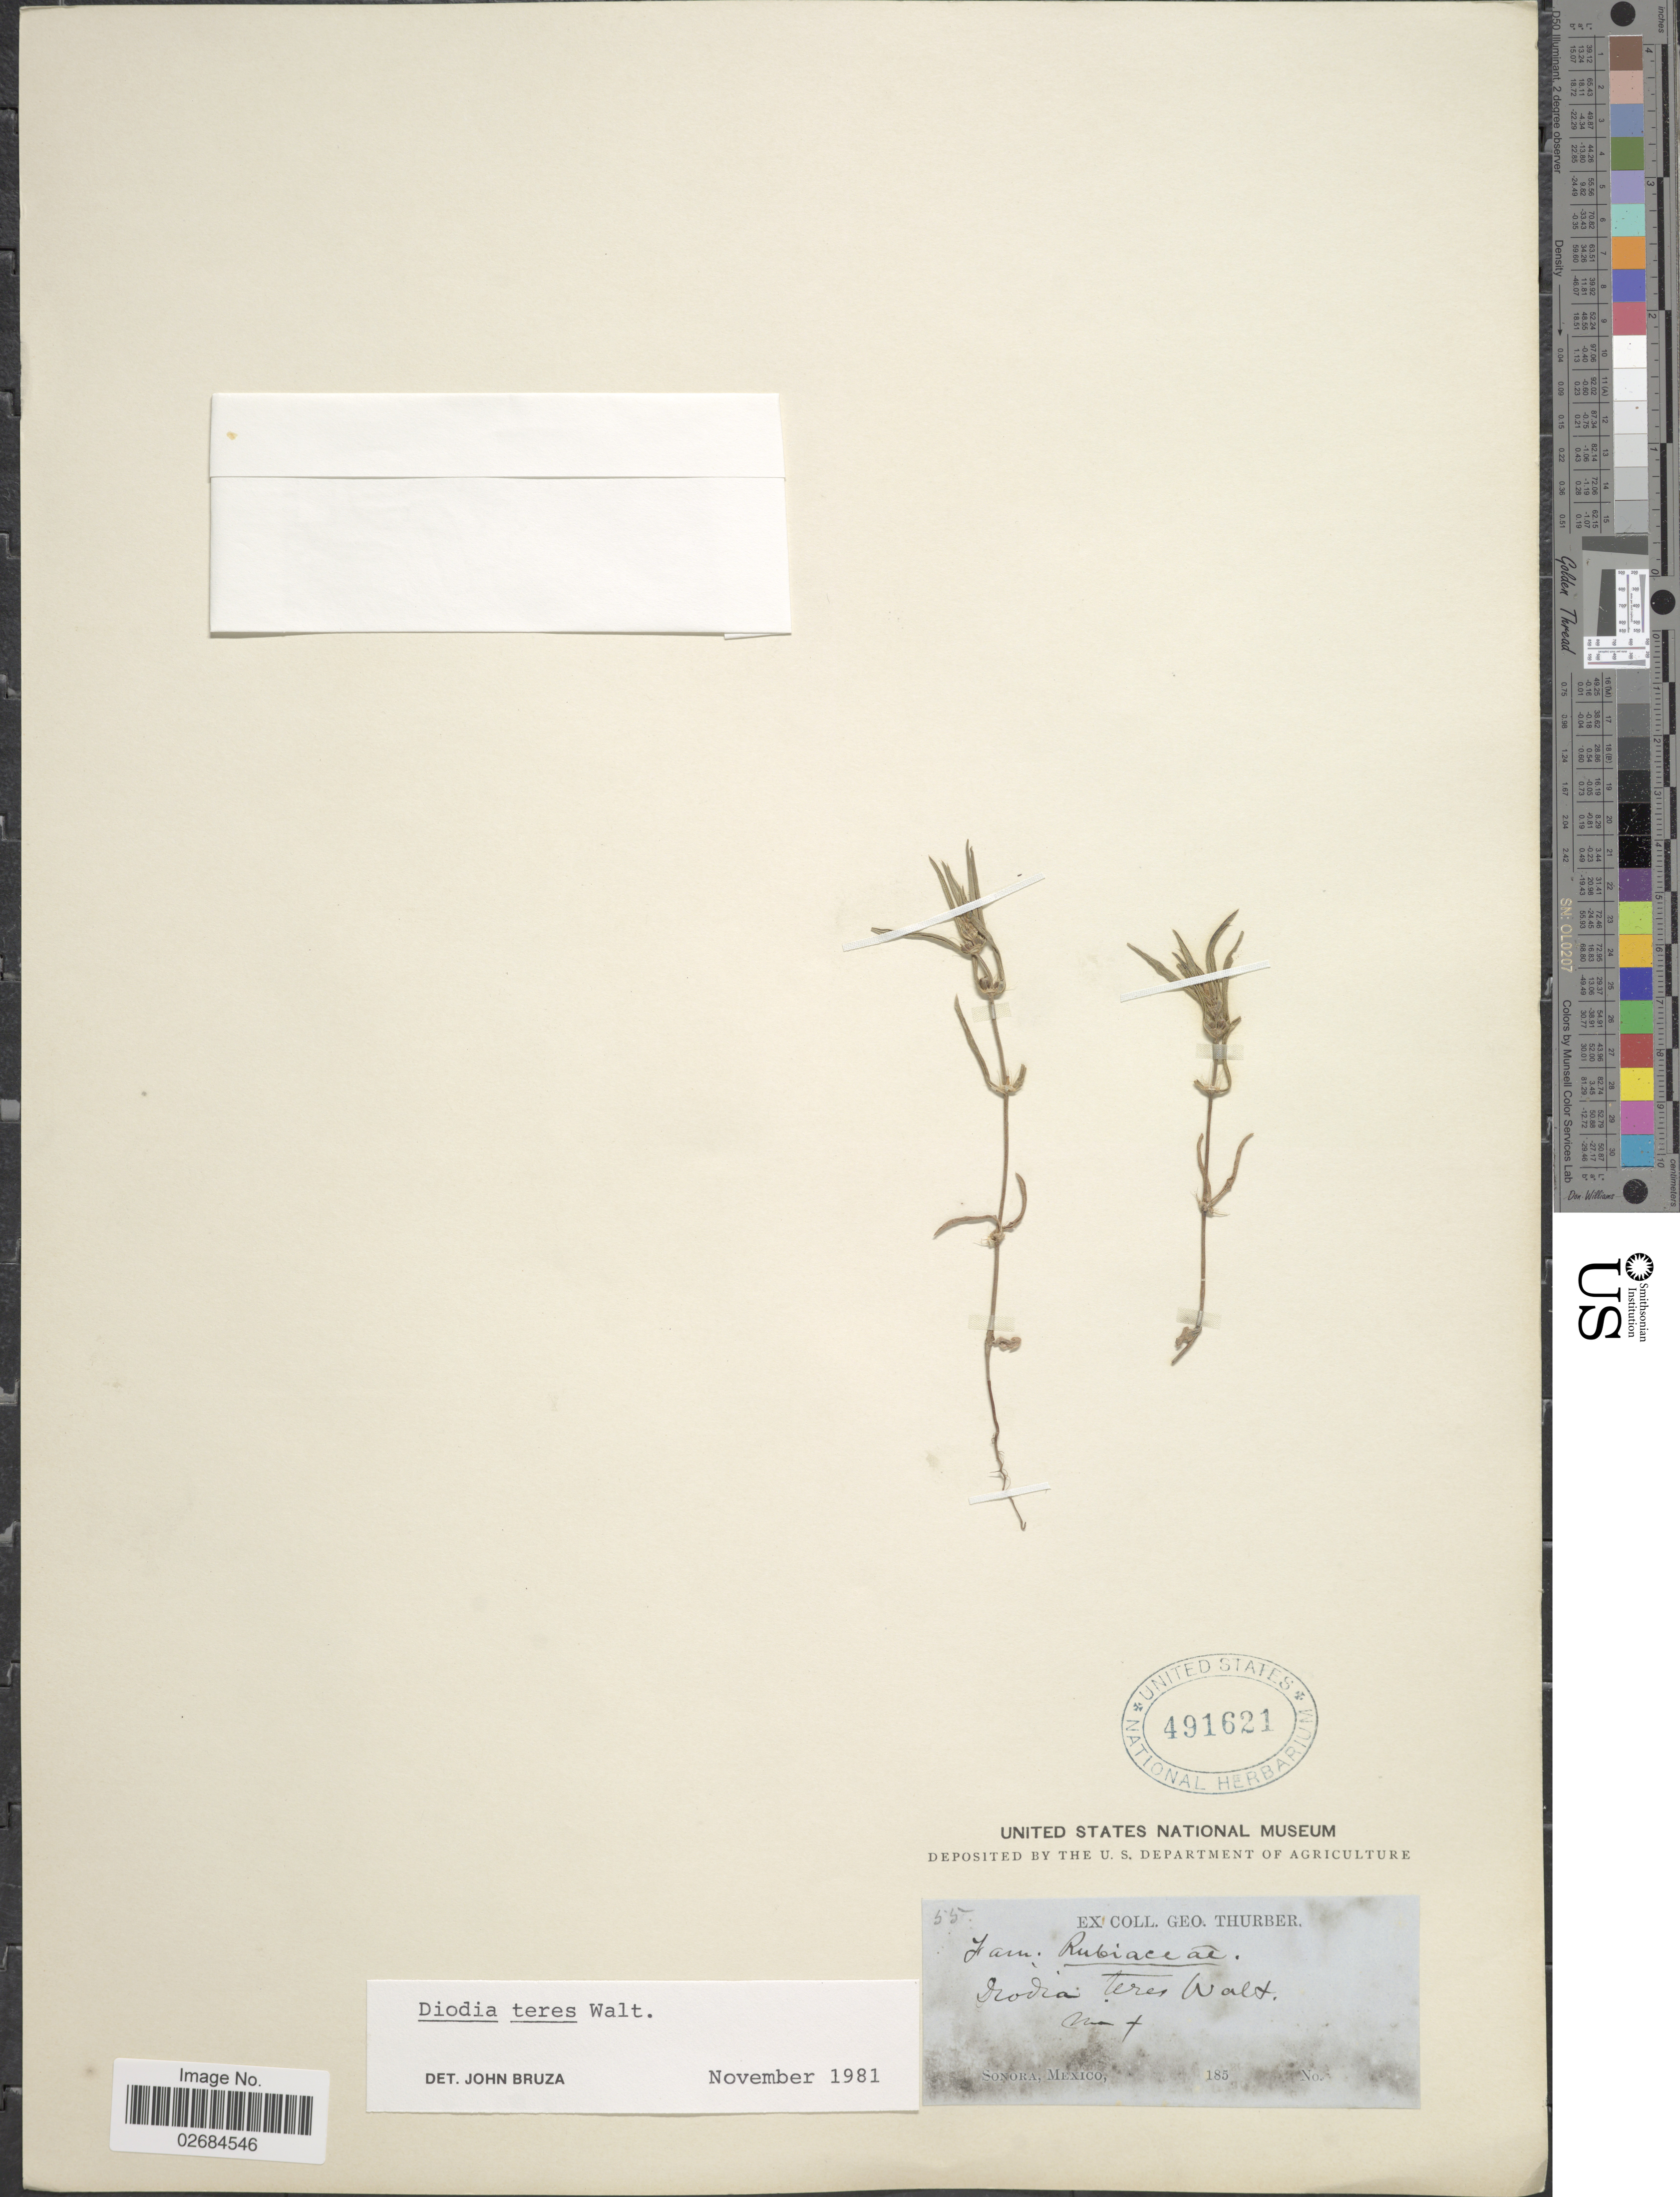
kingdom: Plantae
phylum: Tracheophyta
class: Magnoliopsida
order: Gentianales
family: Rubiaceae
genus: Diodia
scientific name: Diodia teres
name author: Walter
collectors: ex coll. Geo. Thurber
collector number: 55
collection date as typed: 185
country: Mexico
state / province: Sonora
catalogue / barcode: US 491621